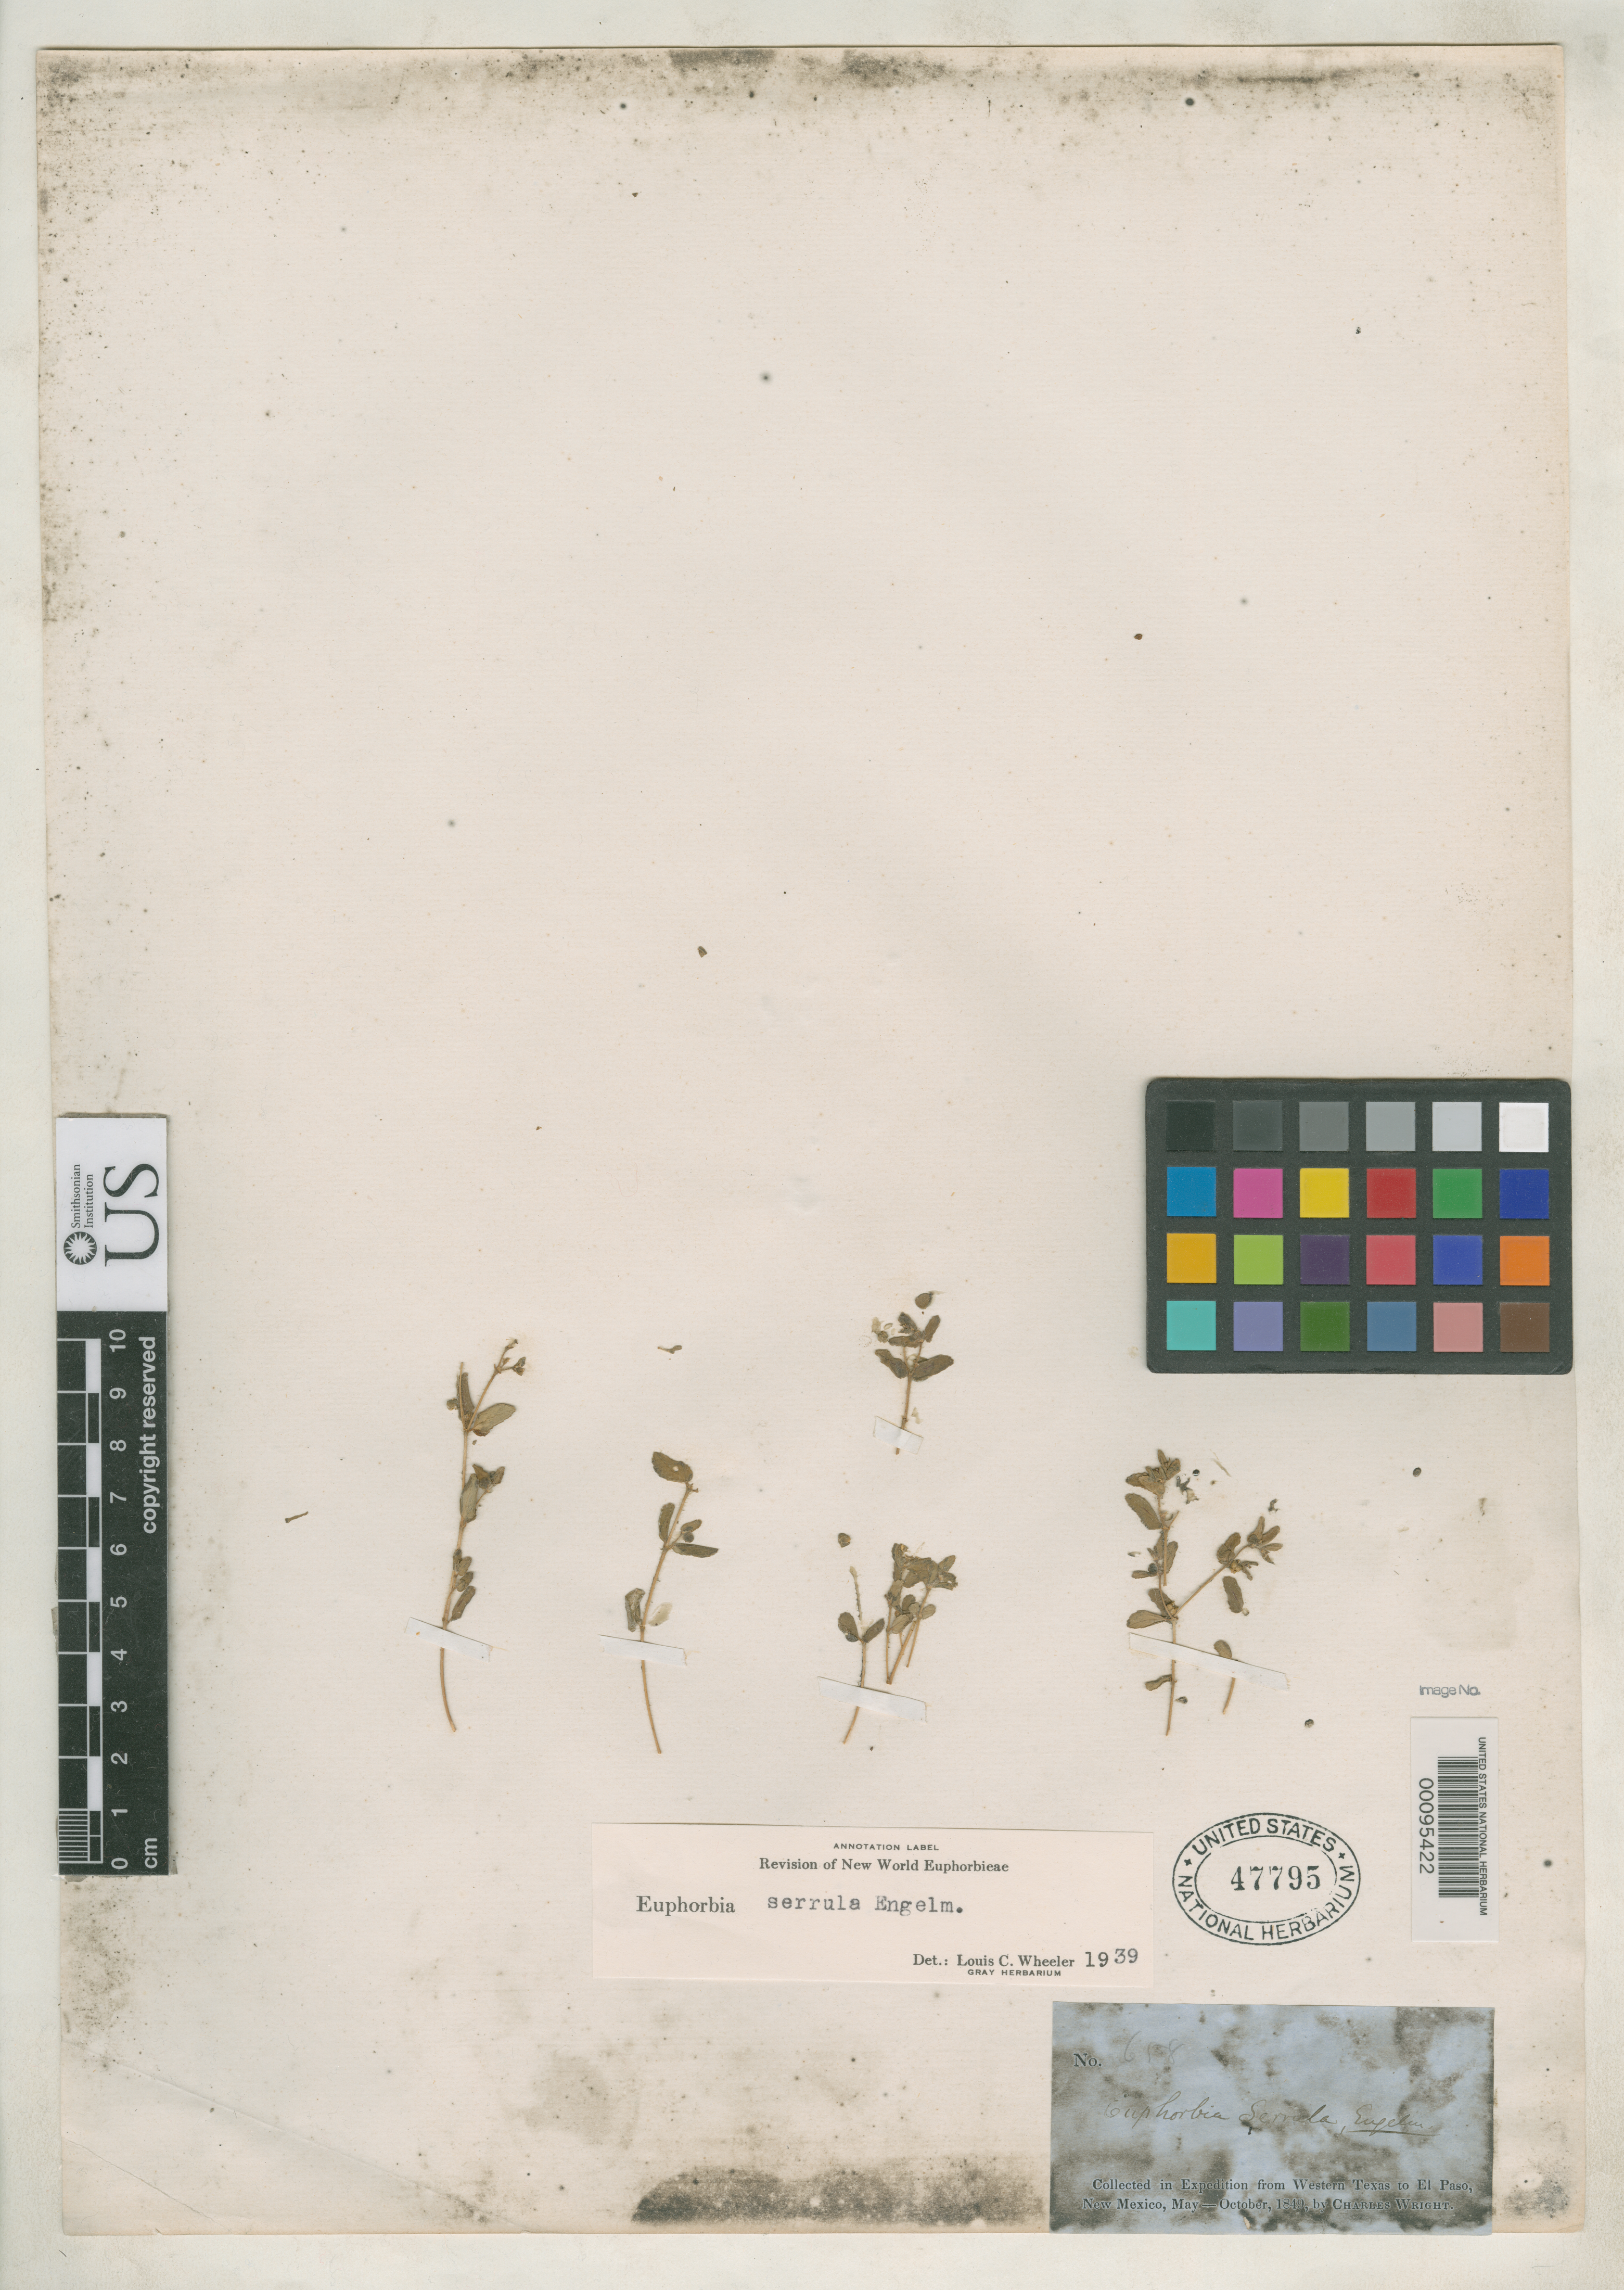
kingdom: Plantae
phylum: Tracheophyta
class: Magnoliopsida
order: Malpighiales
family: Euphorbiaceae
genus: Euphorbia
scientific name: Euphorbia serrula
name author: Engelm. in Emory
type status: Isosyntype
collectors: C. Wright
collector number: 658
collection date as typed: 1849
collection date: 1849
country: United States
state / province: Texas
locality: Western Texas.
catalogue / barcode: US 47795